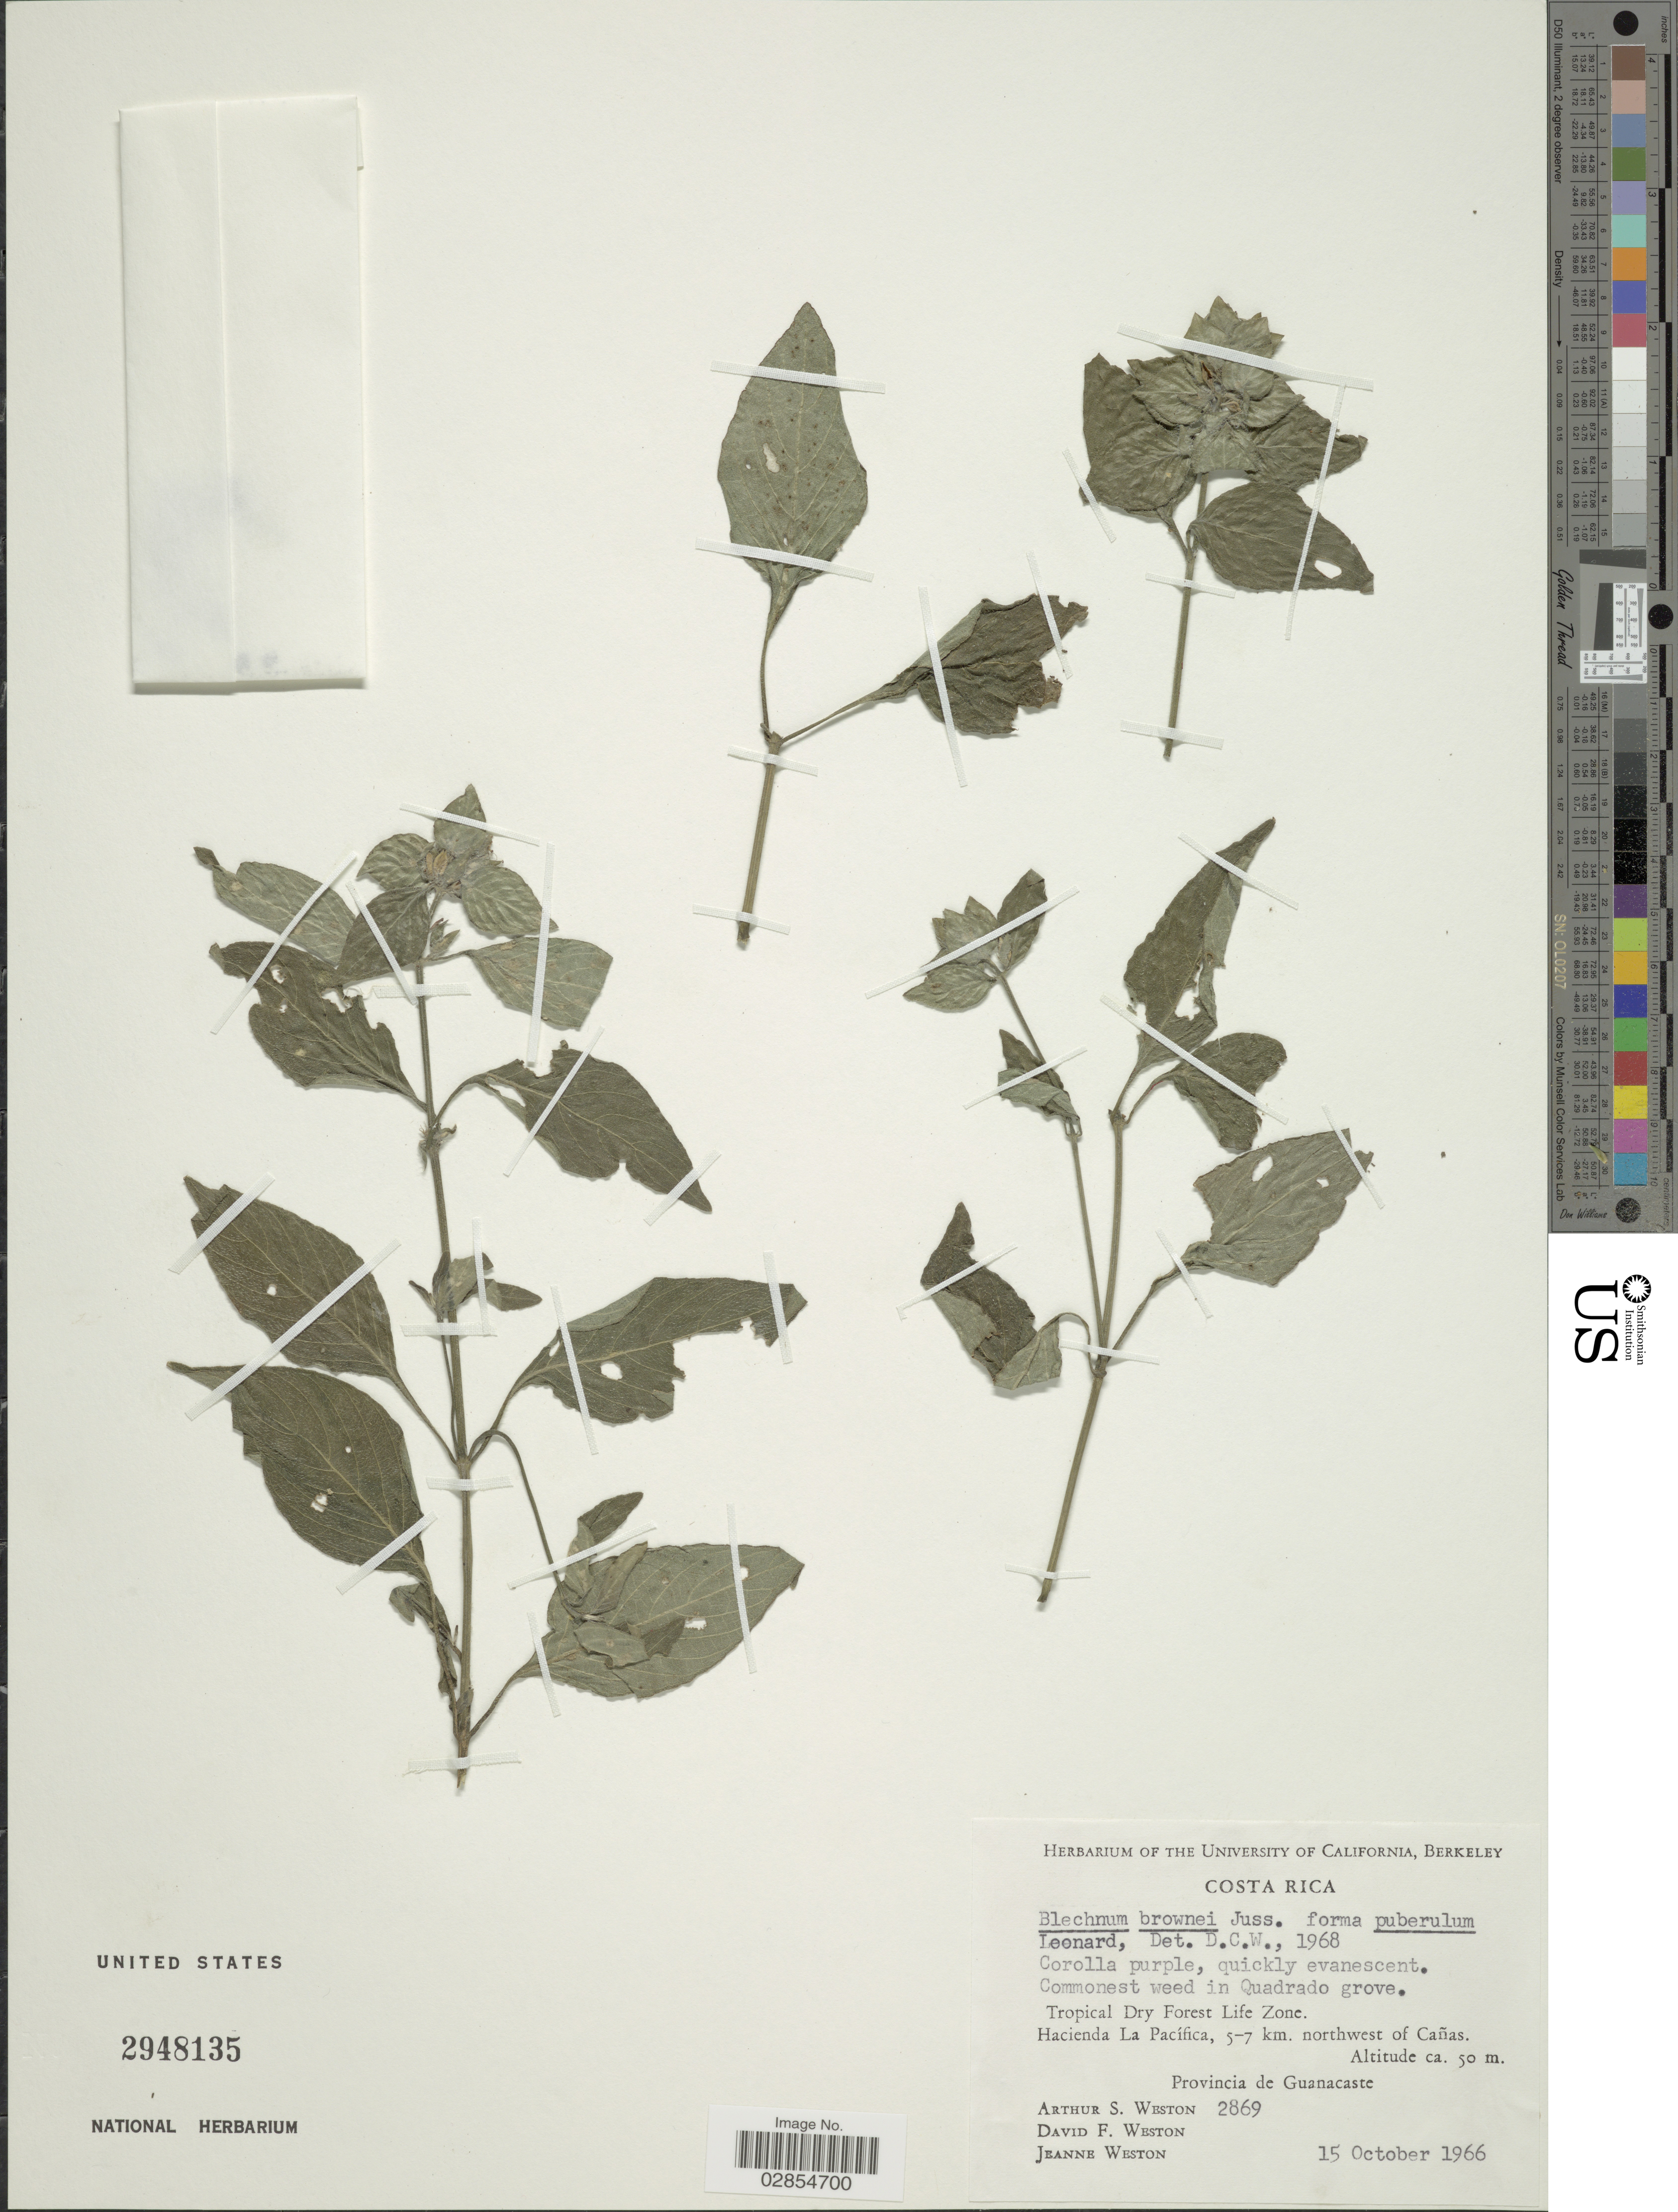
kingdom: Plantae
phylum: Tracheophyta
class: Magnoliopsida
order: Lamiales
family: Acanthaceae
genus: Blechum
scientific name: Blechum pyramidatum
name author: (Lam.) Urb.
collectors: A. Weston, D. Weston & J. Weston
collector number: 2869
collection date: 1966-10-15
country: Costa Rica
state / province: Guanacaste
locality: Tropical Dry Forest Life Zone. Hacienda La Pacífica, 5-7 km. northwest of Cañas. Provincia de Guanacaste.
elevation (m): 50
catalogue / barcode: US 2948135